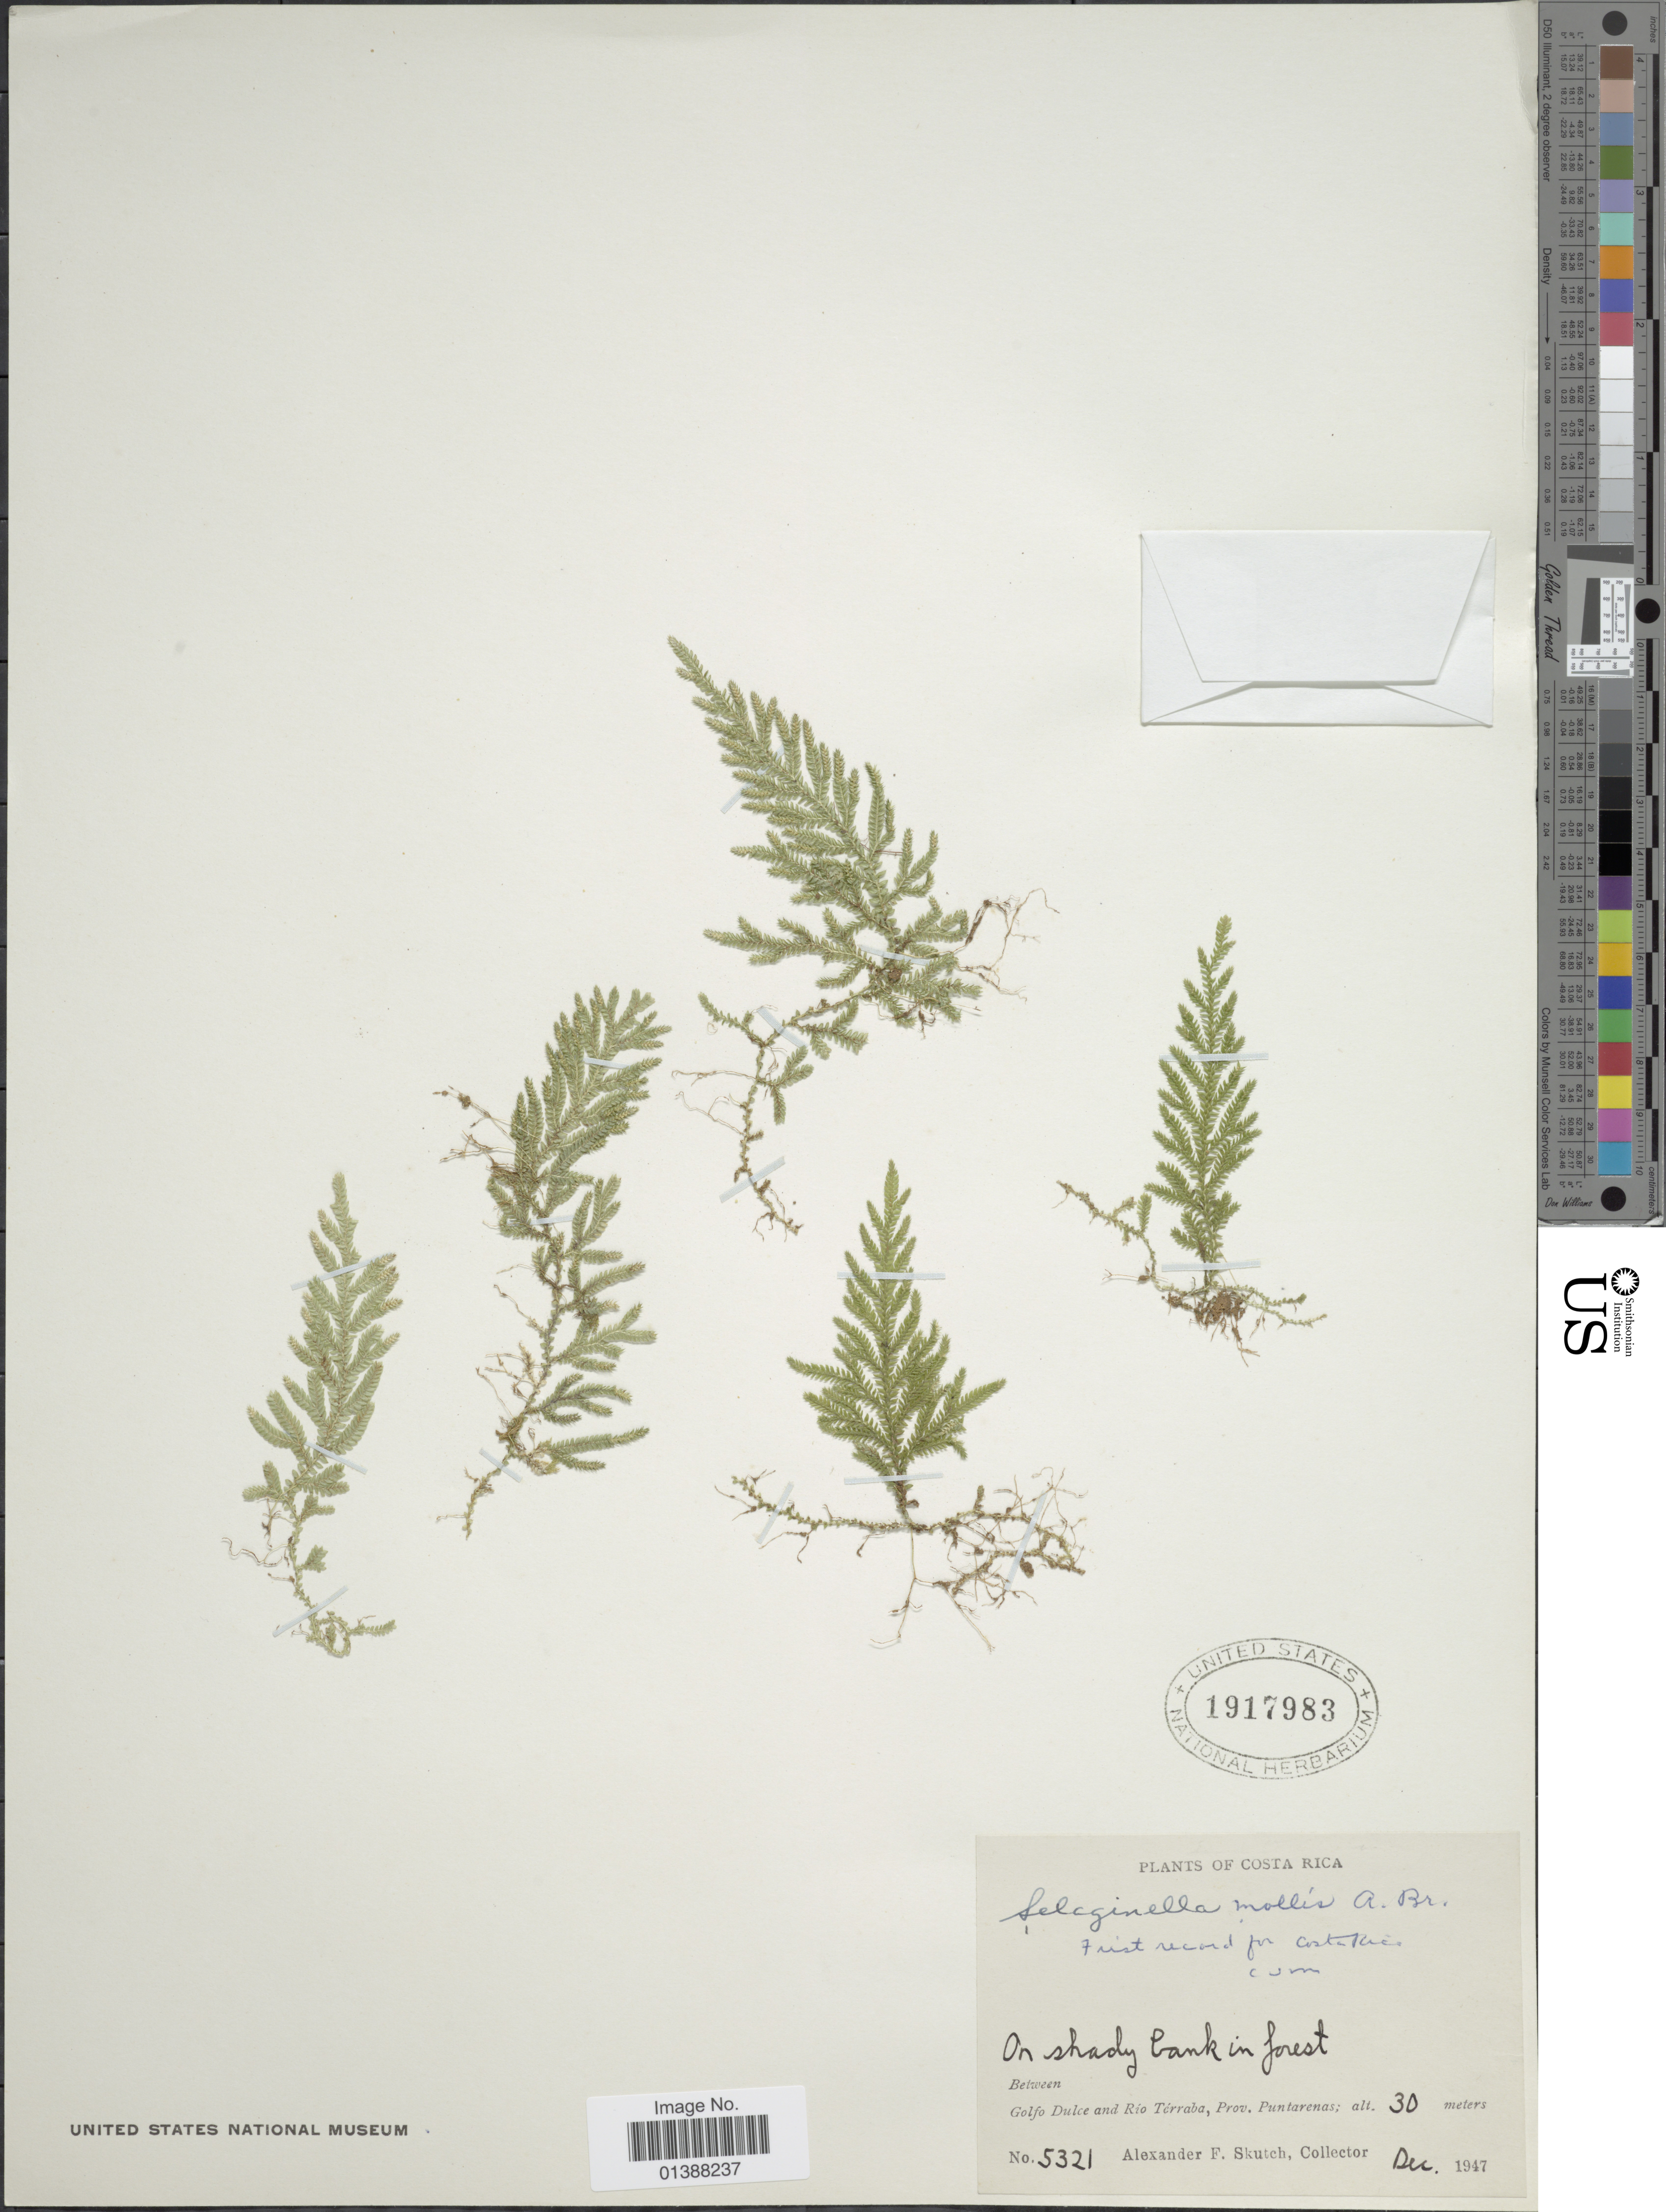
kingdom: Plantae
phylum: Tracheophyta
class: Lycopodiopsida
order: Selaginellales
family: Selaginellaceae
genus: Selaginella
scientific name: Selaginella mollis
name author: A. Braun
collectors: A. F. Skutch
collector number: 5321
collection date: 1947-12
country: Costa Rica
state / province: Puntarenas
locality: Between Golfo Dulce and Rio Térraba, Prov. Puntarenas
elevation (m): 30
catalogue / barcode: US 1917983